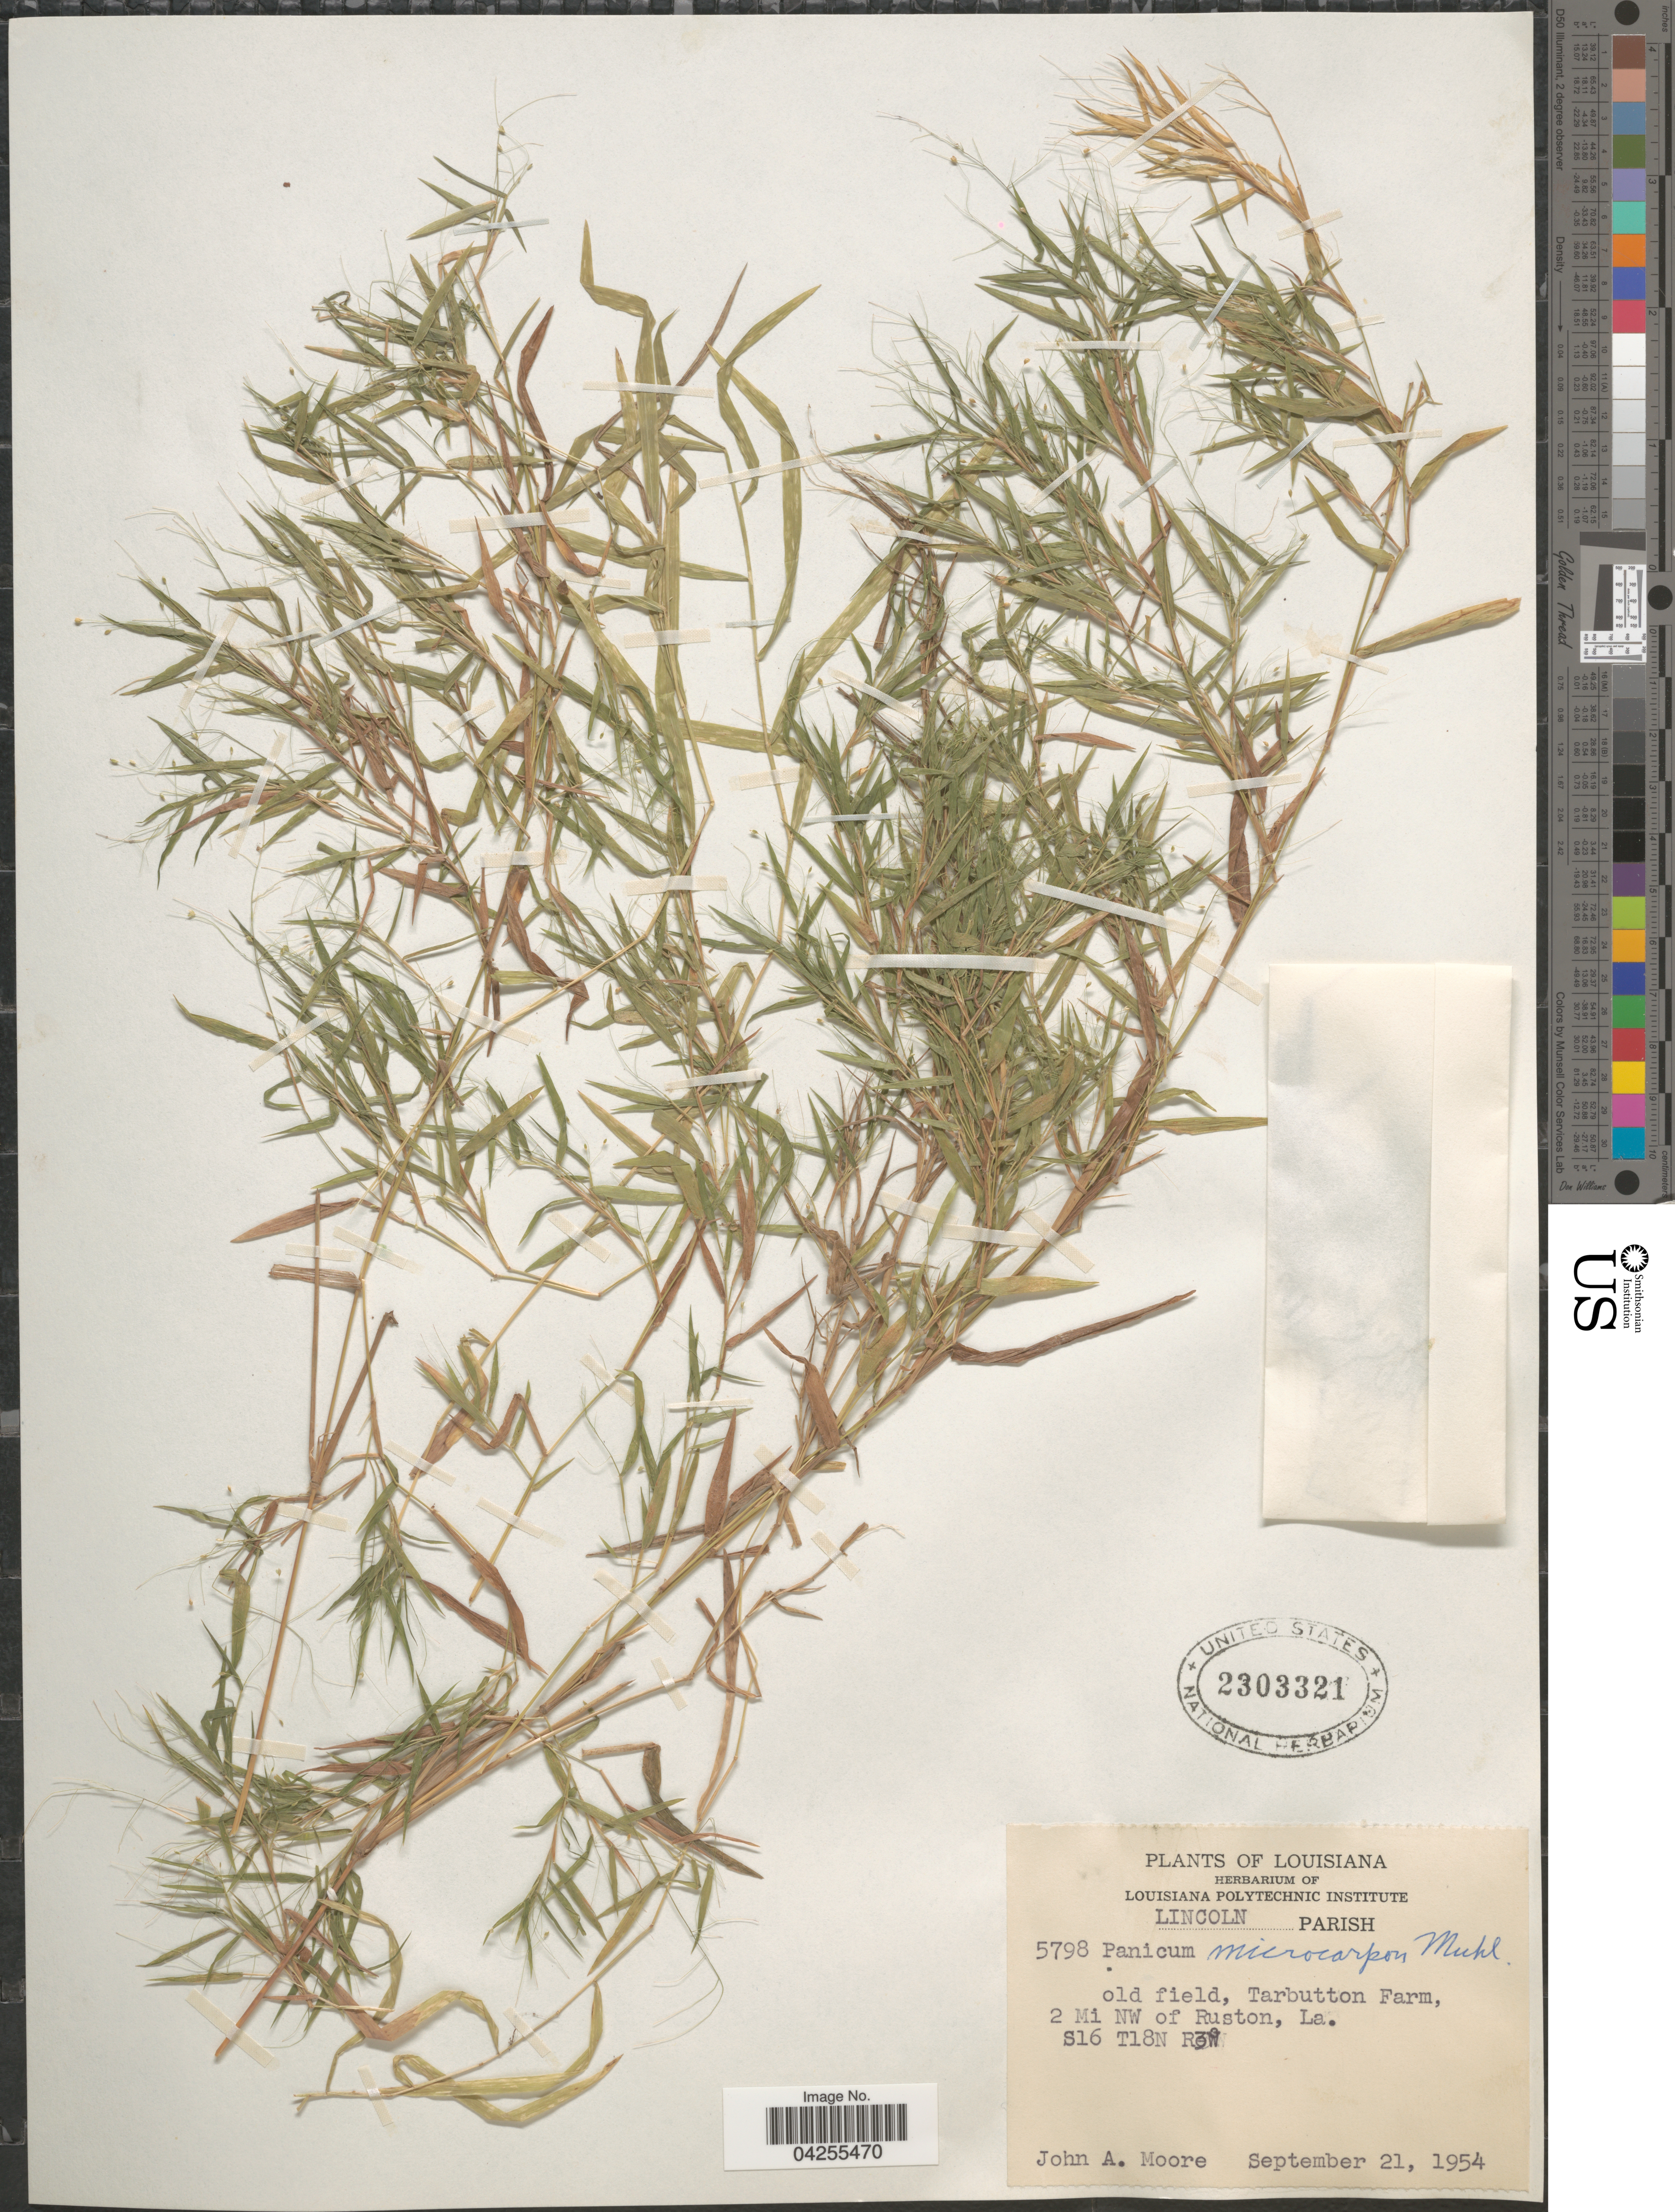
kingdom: Plantae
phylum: Tracheophyta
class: Liliopsida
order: Poales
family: Poaceae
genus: Dichanthelium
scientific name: Dichanthelium dichotomum var. dichotomum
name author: (L.) Gould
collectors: J. A. Moore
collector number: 5798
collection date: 1954-09-21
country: United States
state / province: Louisiana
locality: Lincoln Parish. Old field, Tarbutton Farm, 2 Mi NW of Ruston. S16 R18N R3W.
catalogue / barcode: US 2303321